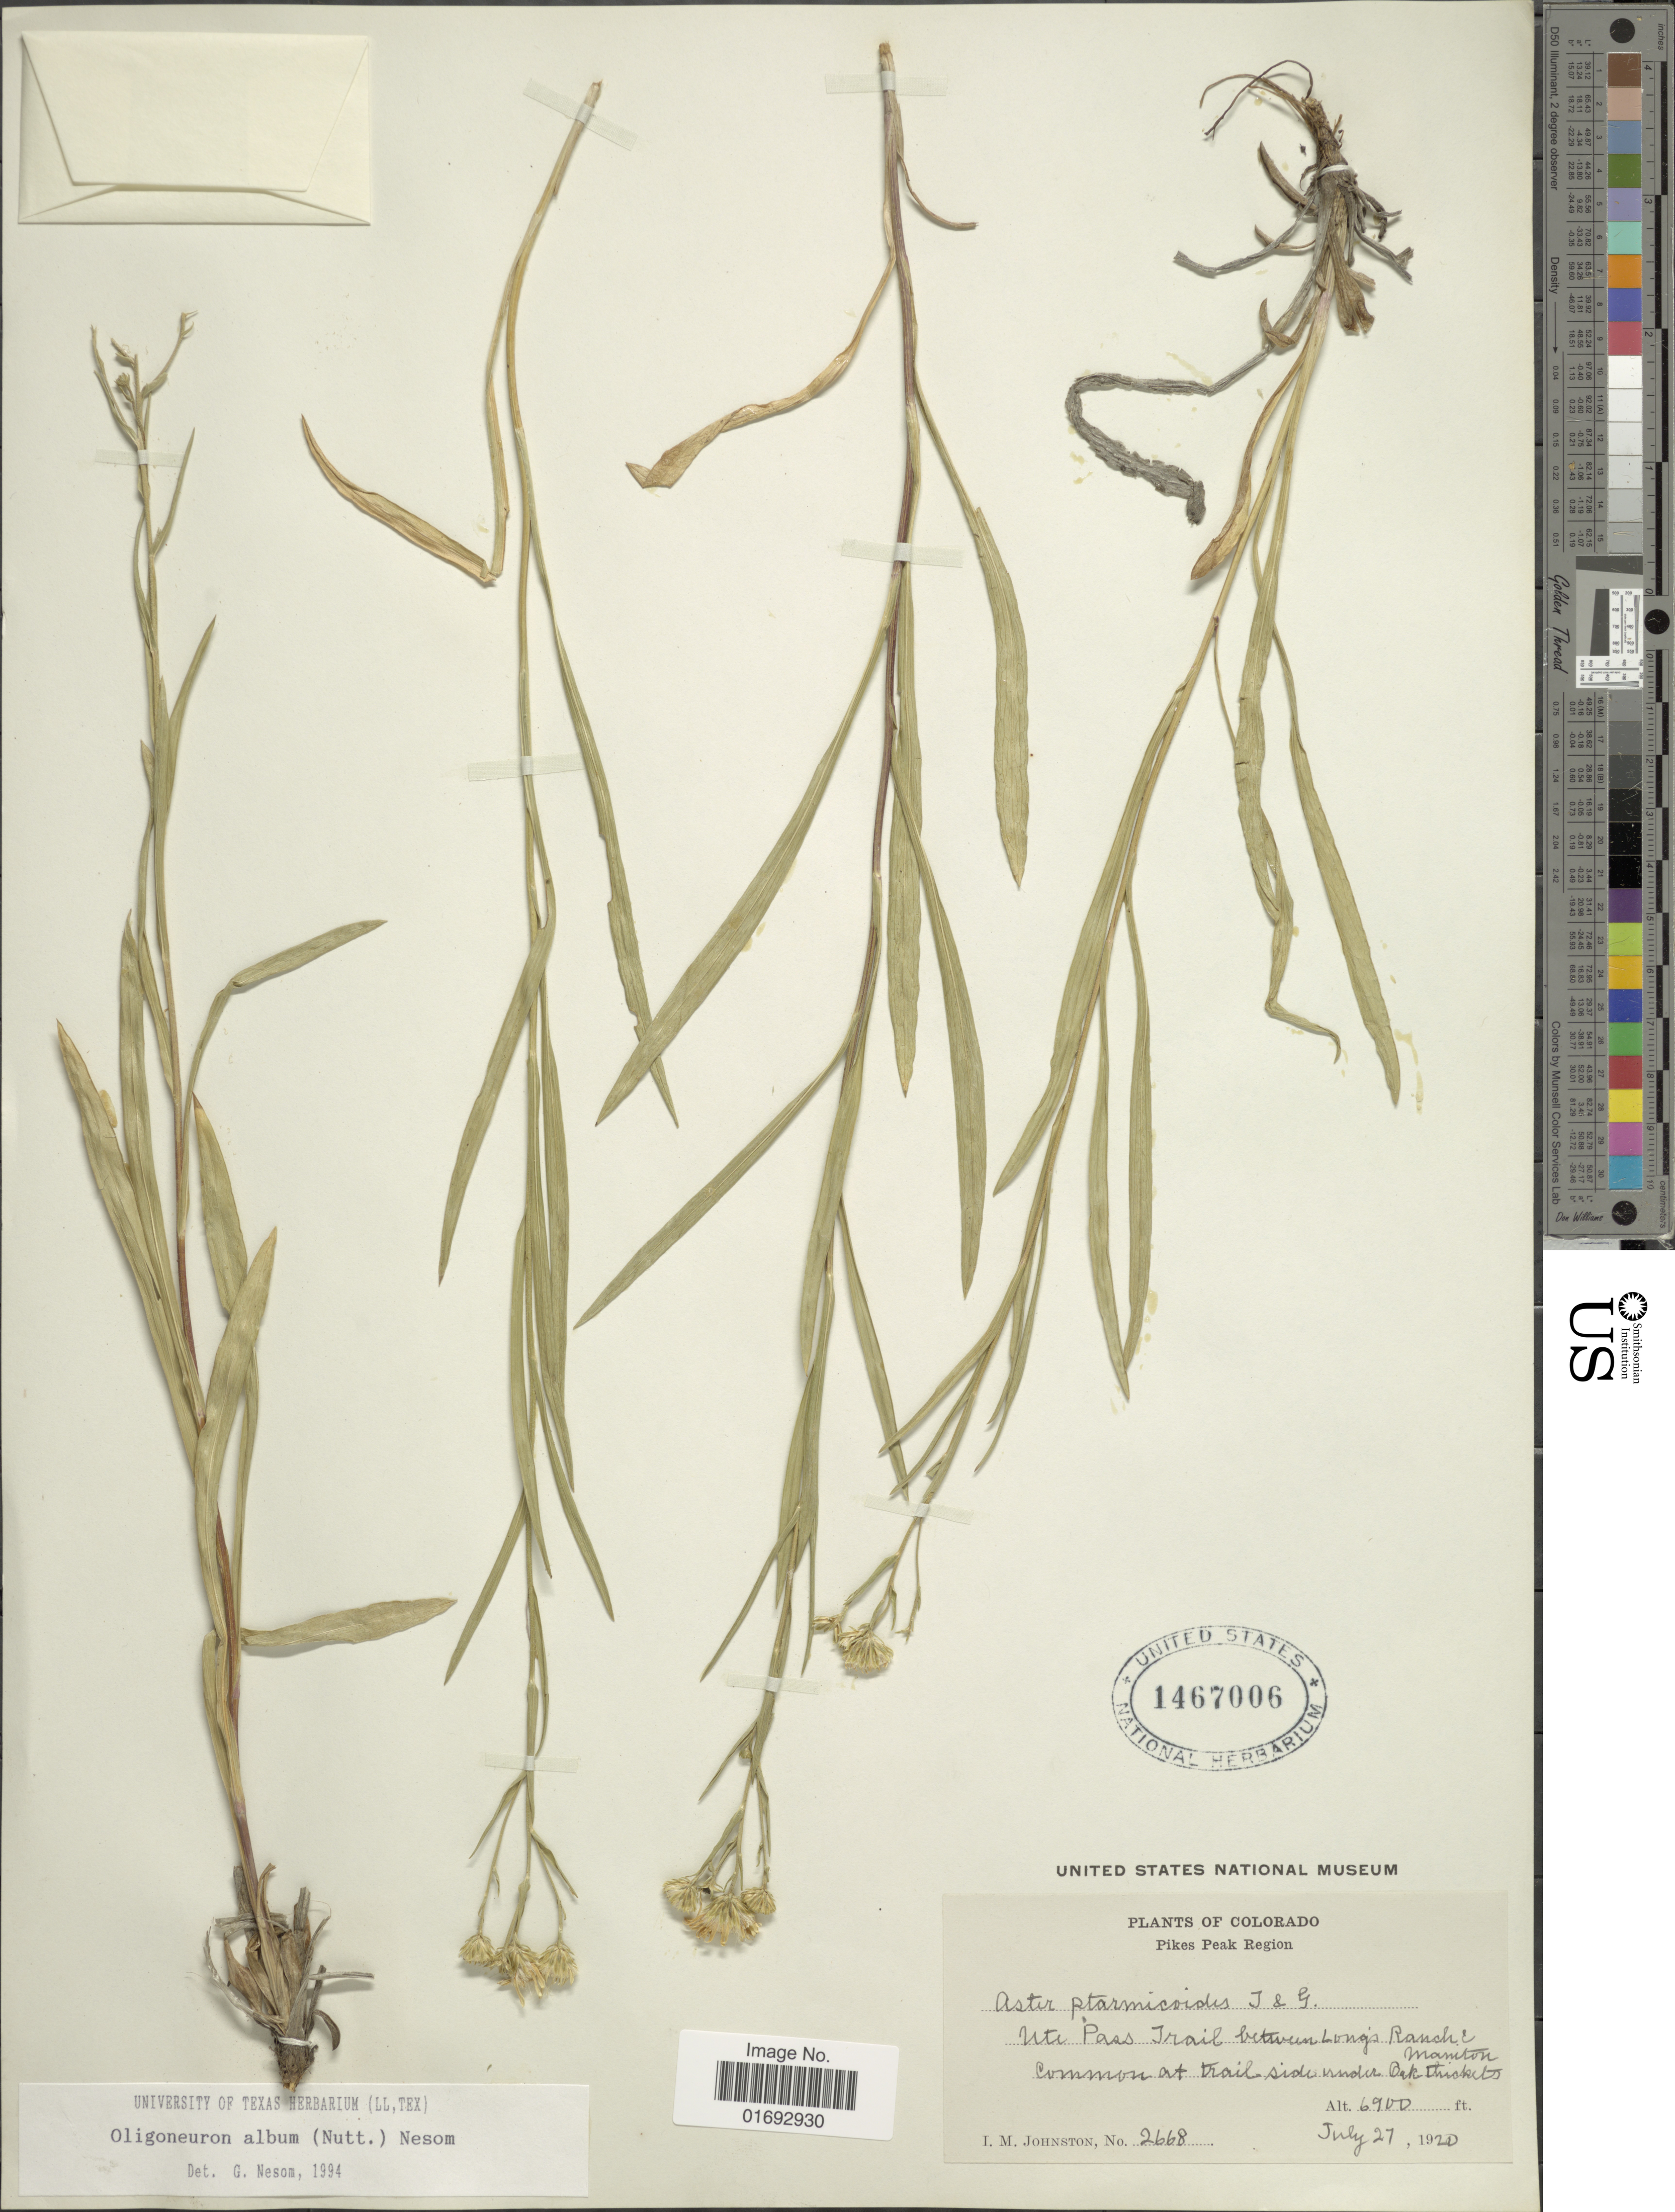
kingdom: Plantae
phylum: Tracheophyta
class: Magnoliopsida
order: Asterales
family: Asteraceae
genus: Oligoneuron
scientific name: Oligoneuron album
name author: (Nutt.) G.L. Nesom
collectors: I.M. Johnston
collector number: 2668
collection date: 1920-07-27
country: United States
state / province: Colorado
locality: Pike Peak Region, Ute Pass Trail between Long's Ranch & common at trail side under Oak thickets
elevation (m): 2103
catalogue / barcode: US 1467006